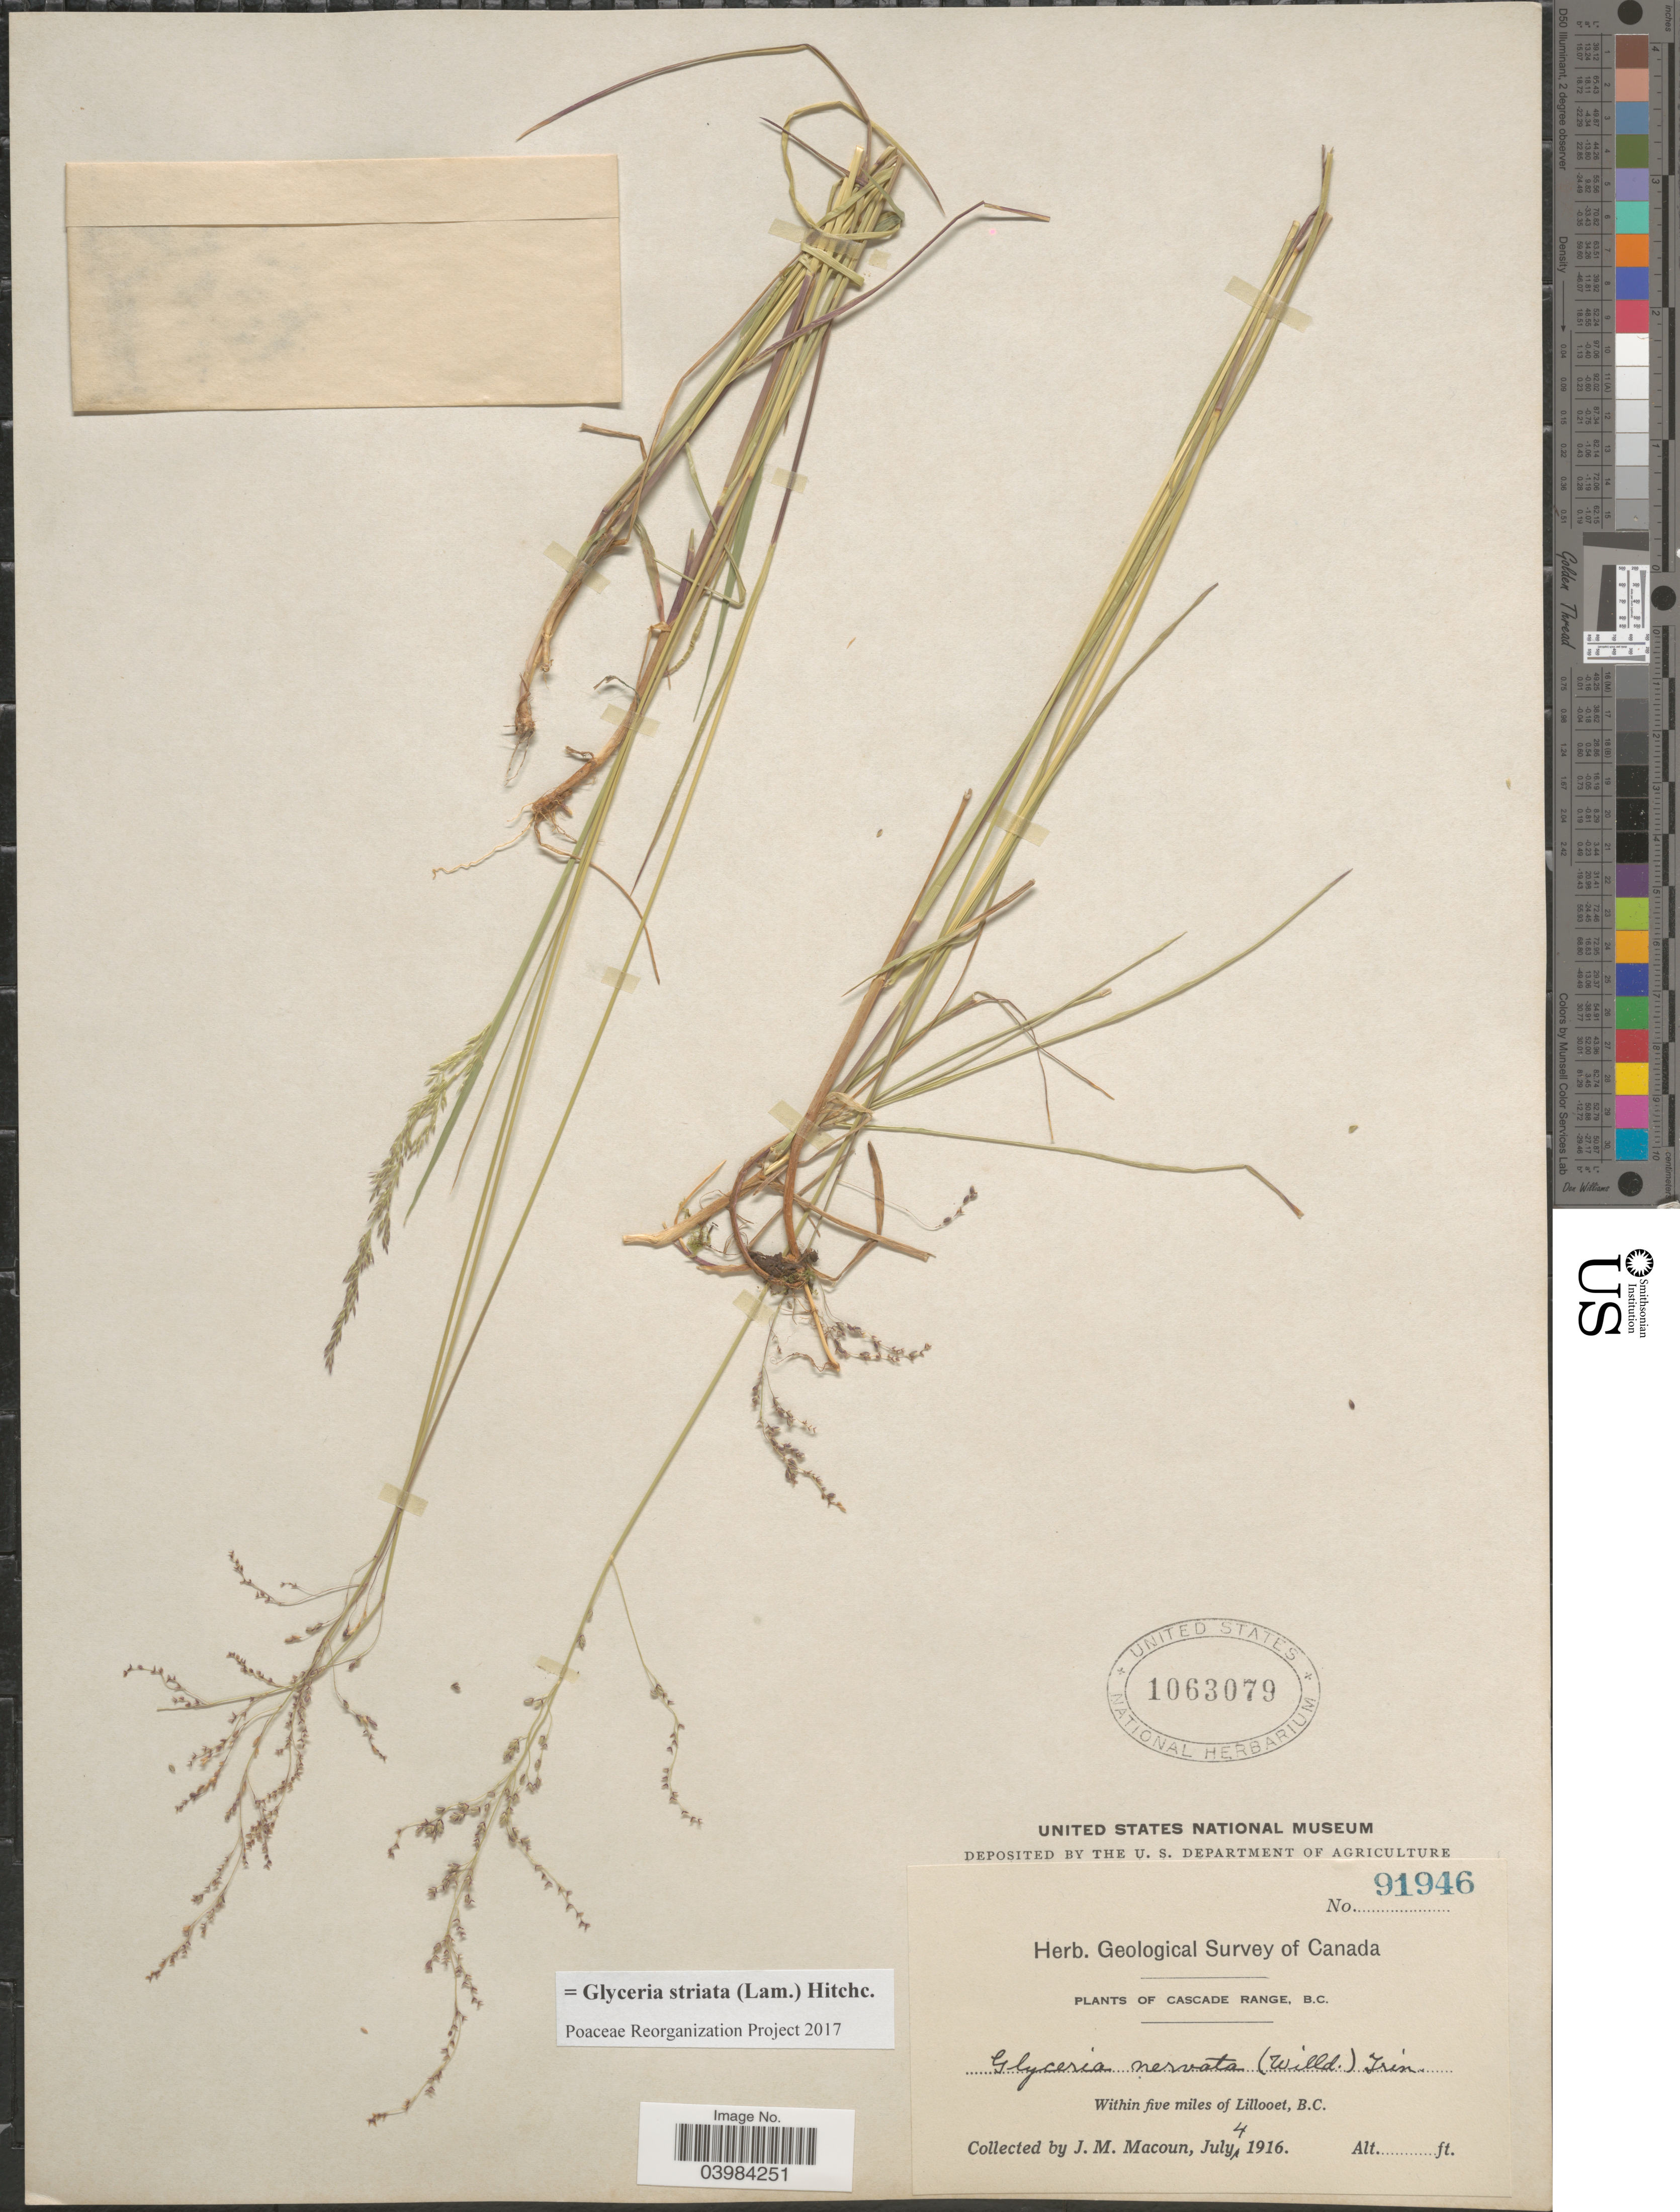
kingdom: Plantae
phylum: Tracheophyta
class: Liliopsida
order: Poales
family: Poaceae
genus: Glyceria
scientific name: Glyceria striata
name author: (Lam.) Hitchc.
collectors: J. M. Macoun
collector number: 91946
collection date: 1916-07-04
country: Canada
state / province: British Columbia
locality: Cascade Range. Within five miles of Lillooet.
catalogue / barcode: US 1063079